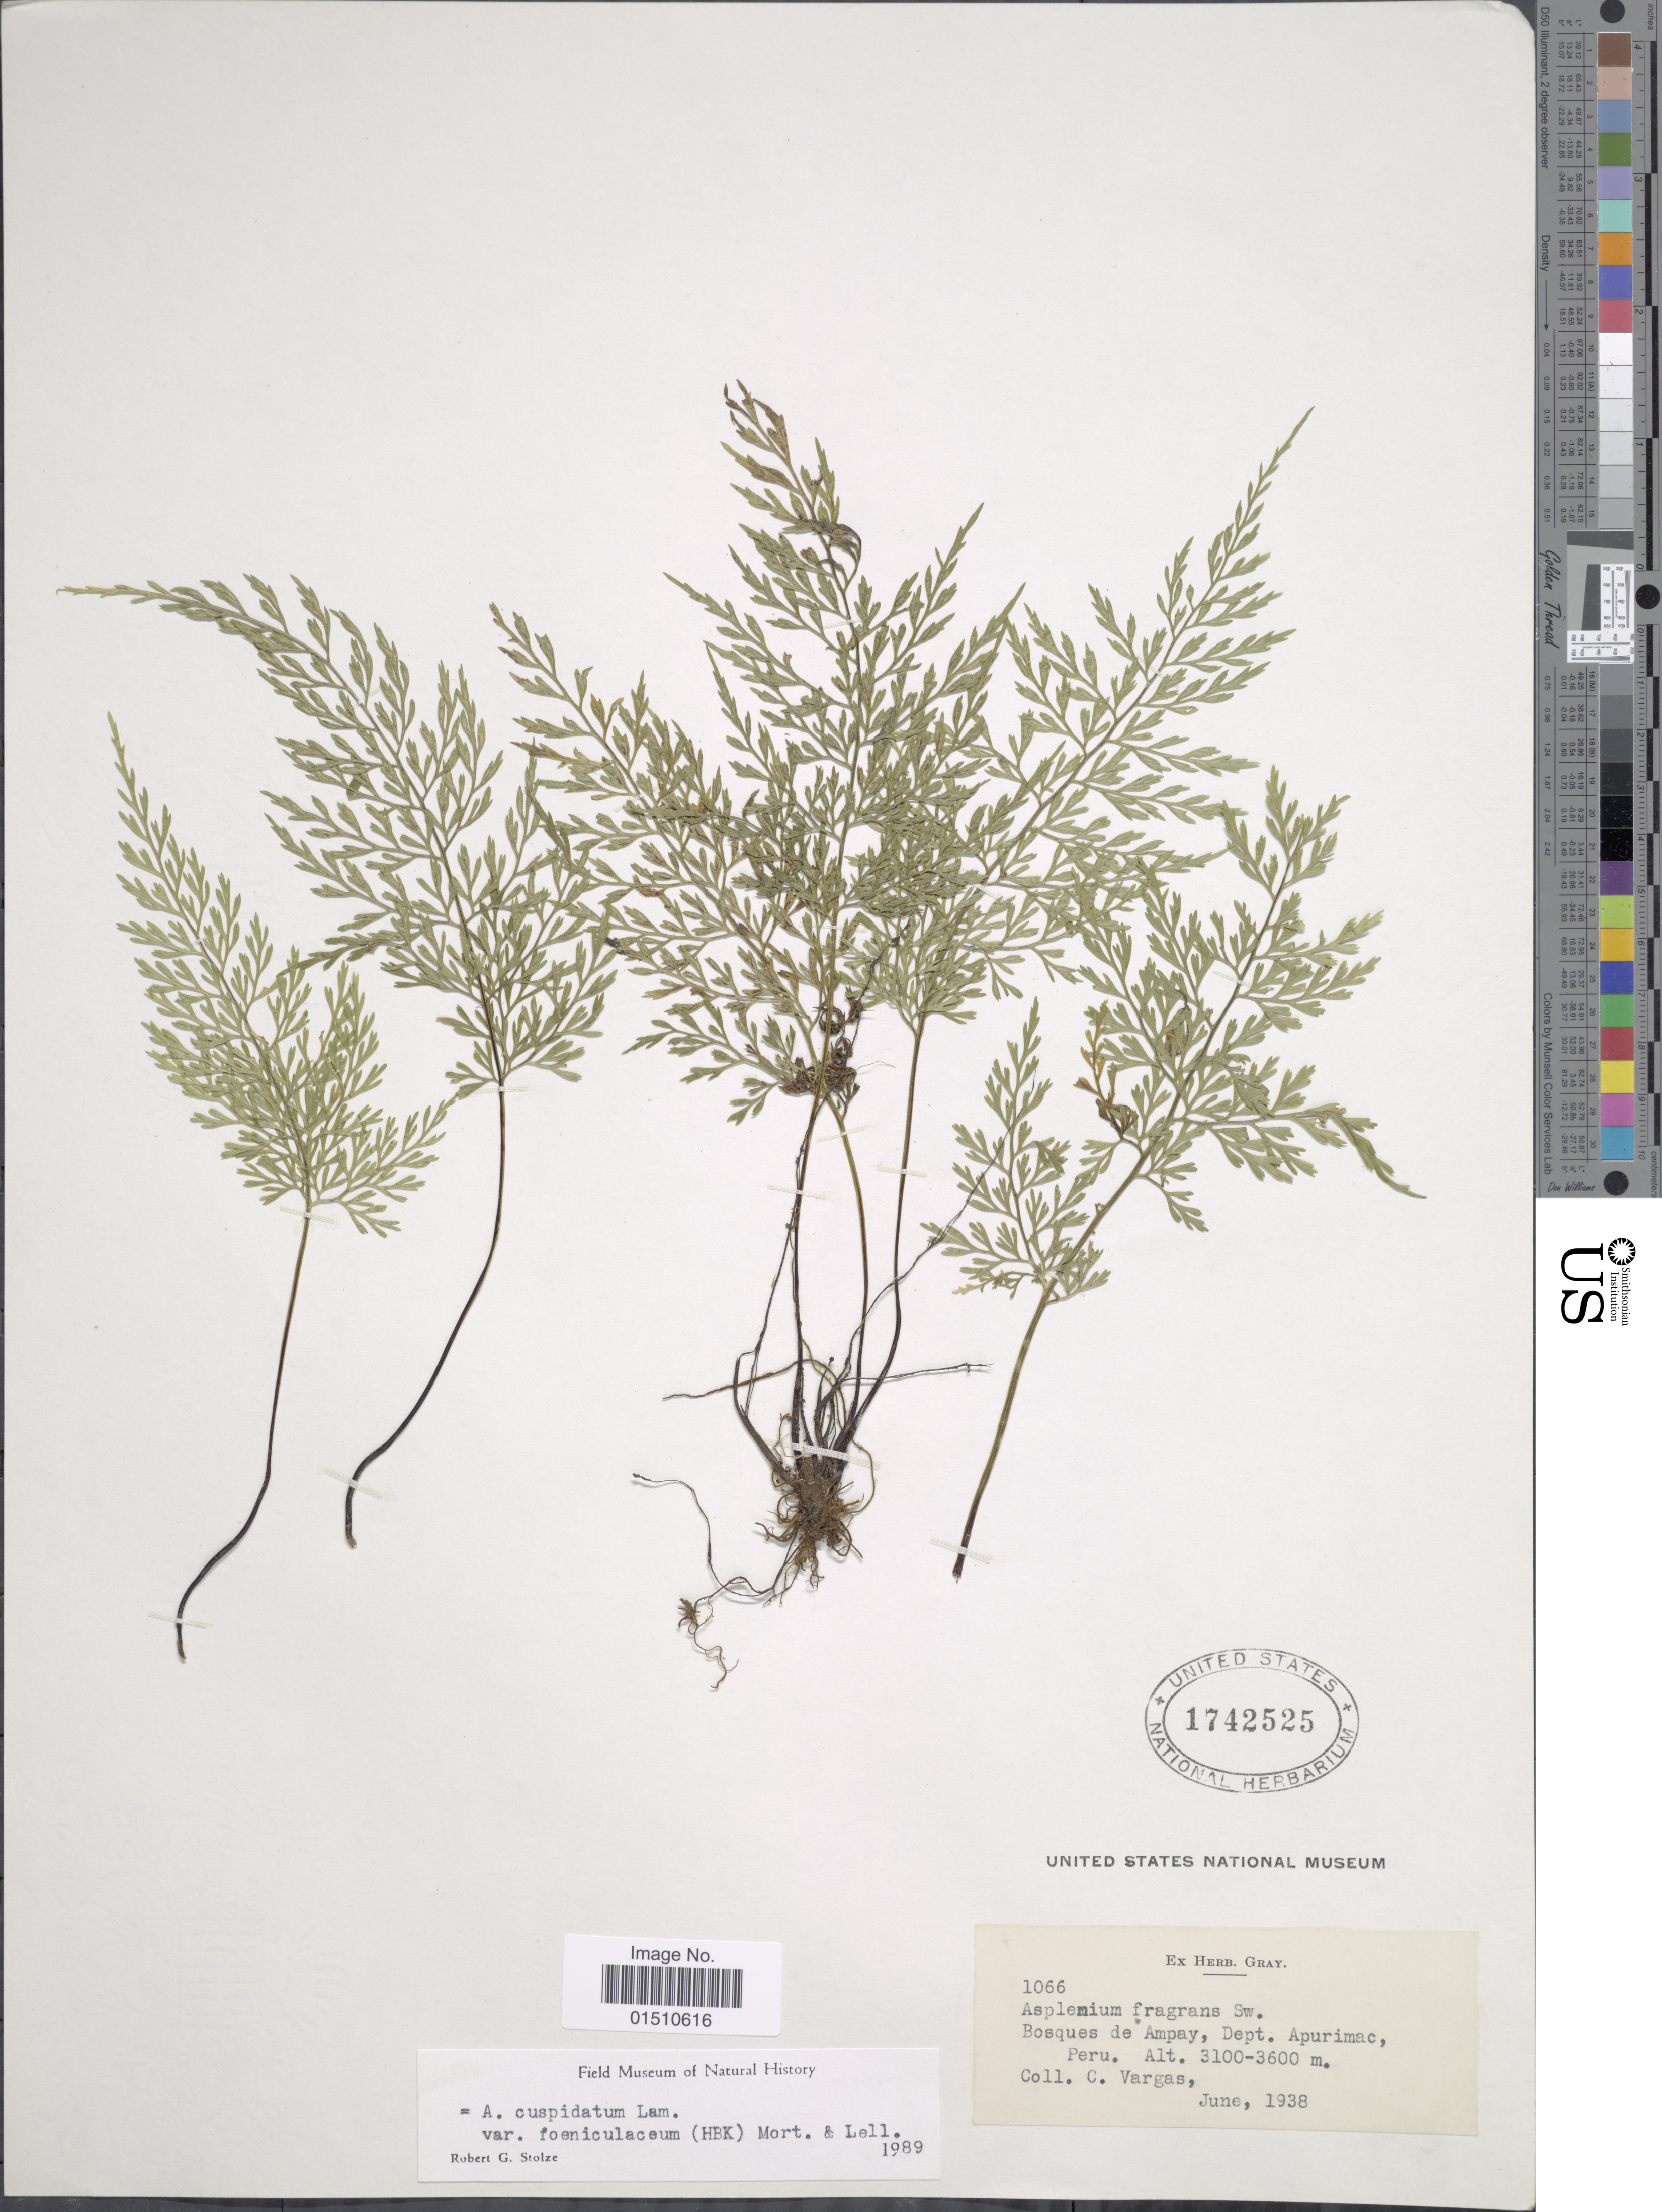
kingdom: Plantae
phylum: Tracheophyta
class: Polypodiopsida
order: Polypodiales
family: Aspleniaceae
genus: Asplenium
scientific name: Asplenium cuspidatum var. foeniculaceum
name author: (Kunth) C.V. Morton & Lellinger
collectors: C. Vargas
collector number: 1066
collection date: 1938-06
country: Peru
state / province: Apurímac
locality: Peru, Bosques de Ampay, Dept. Apurimac.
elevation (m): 3100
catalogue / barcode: US 1742525